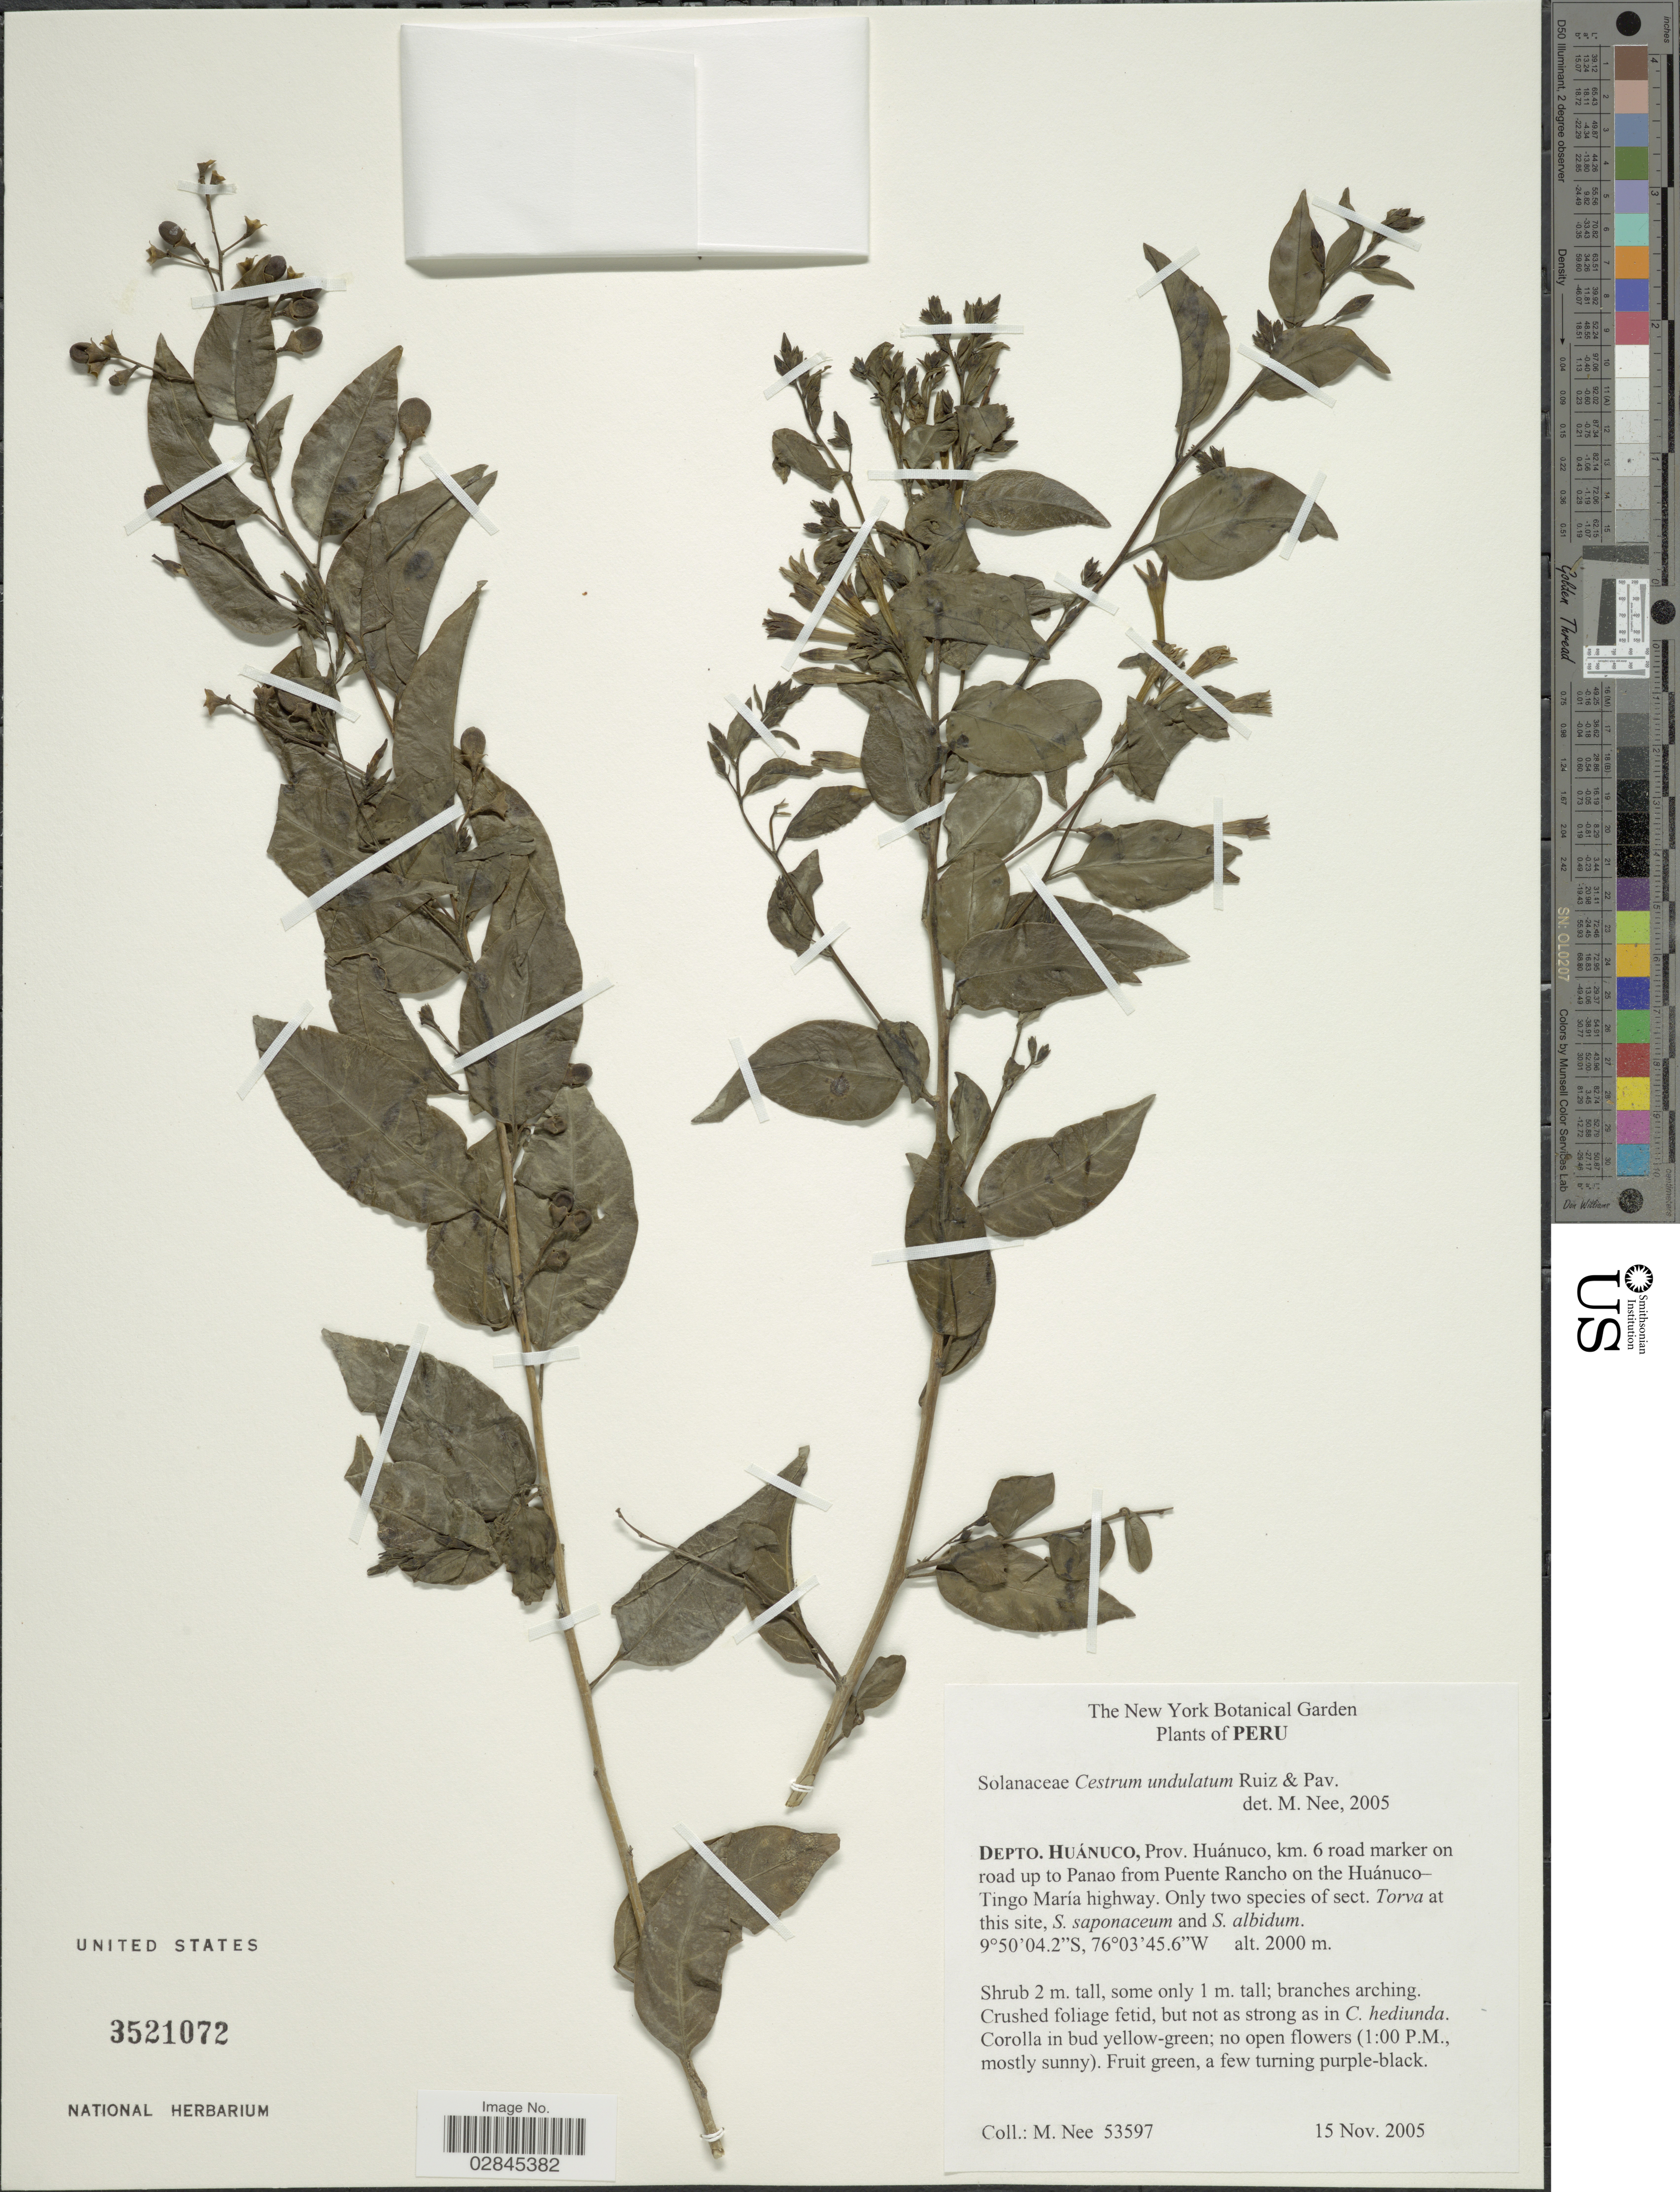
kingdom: Plantae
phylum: Tracheophyta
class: Magnoliopsida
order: Solanales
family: Solanaceae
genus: Cestrum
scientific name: Cestrum undulatum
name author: Ruiz & Pav.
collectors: M. Nee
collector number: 53597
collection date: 2005-11-15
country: Peru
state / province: Huánuco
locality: Depto. Huánuco, Prov. Huánuco, km. 6 road marker on road up to Panao from Puento Rancho on the Huánuco-Tingo María highway.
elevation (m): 2000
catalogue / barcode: US 3521072